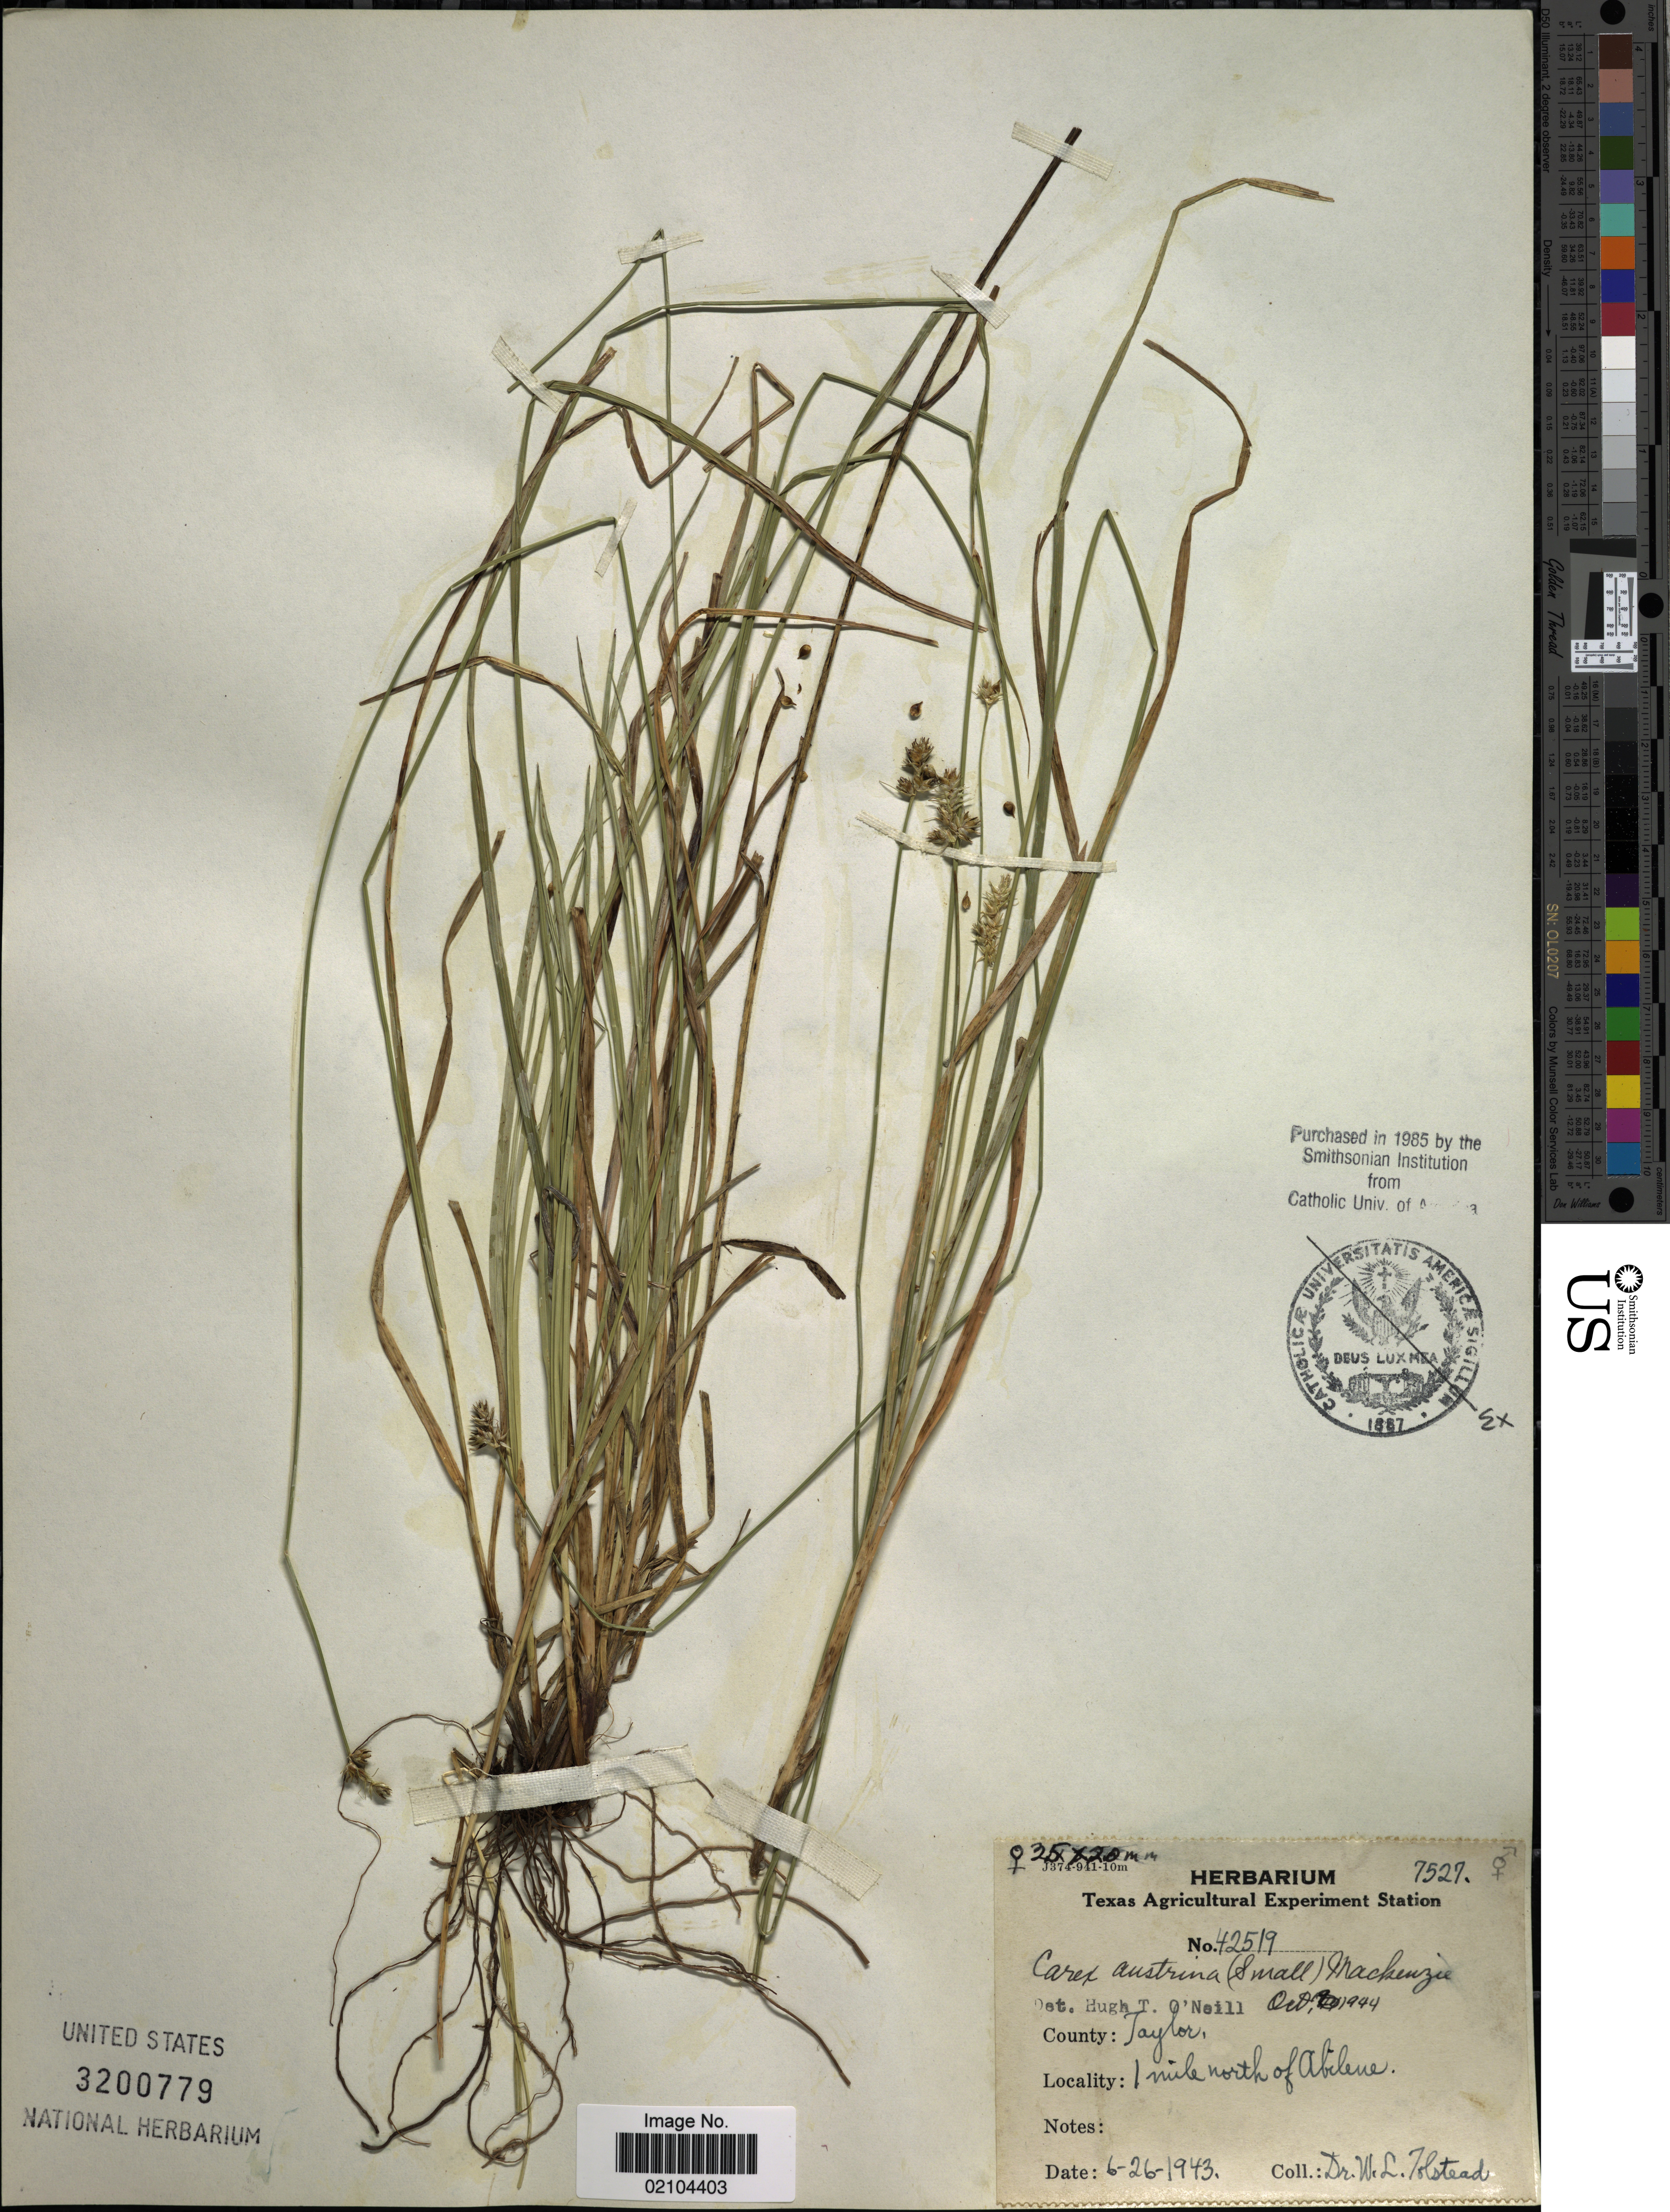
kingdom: Plantae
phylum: Tracheophyta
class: Liliopsida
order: Poales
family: Cyperaceae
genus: Carex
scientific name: Carex austrina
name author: Mack.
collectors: W. Tolstead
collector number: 7527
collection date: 1943-06-26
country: United States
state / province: Texas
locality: County: Taylor, 1 mile north of Abilene.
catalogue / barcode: US 3200779